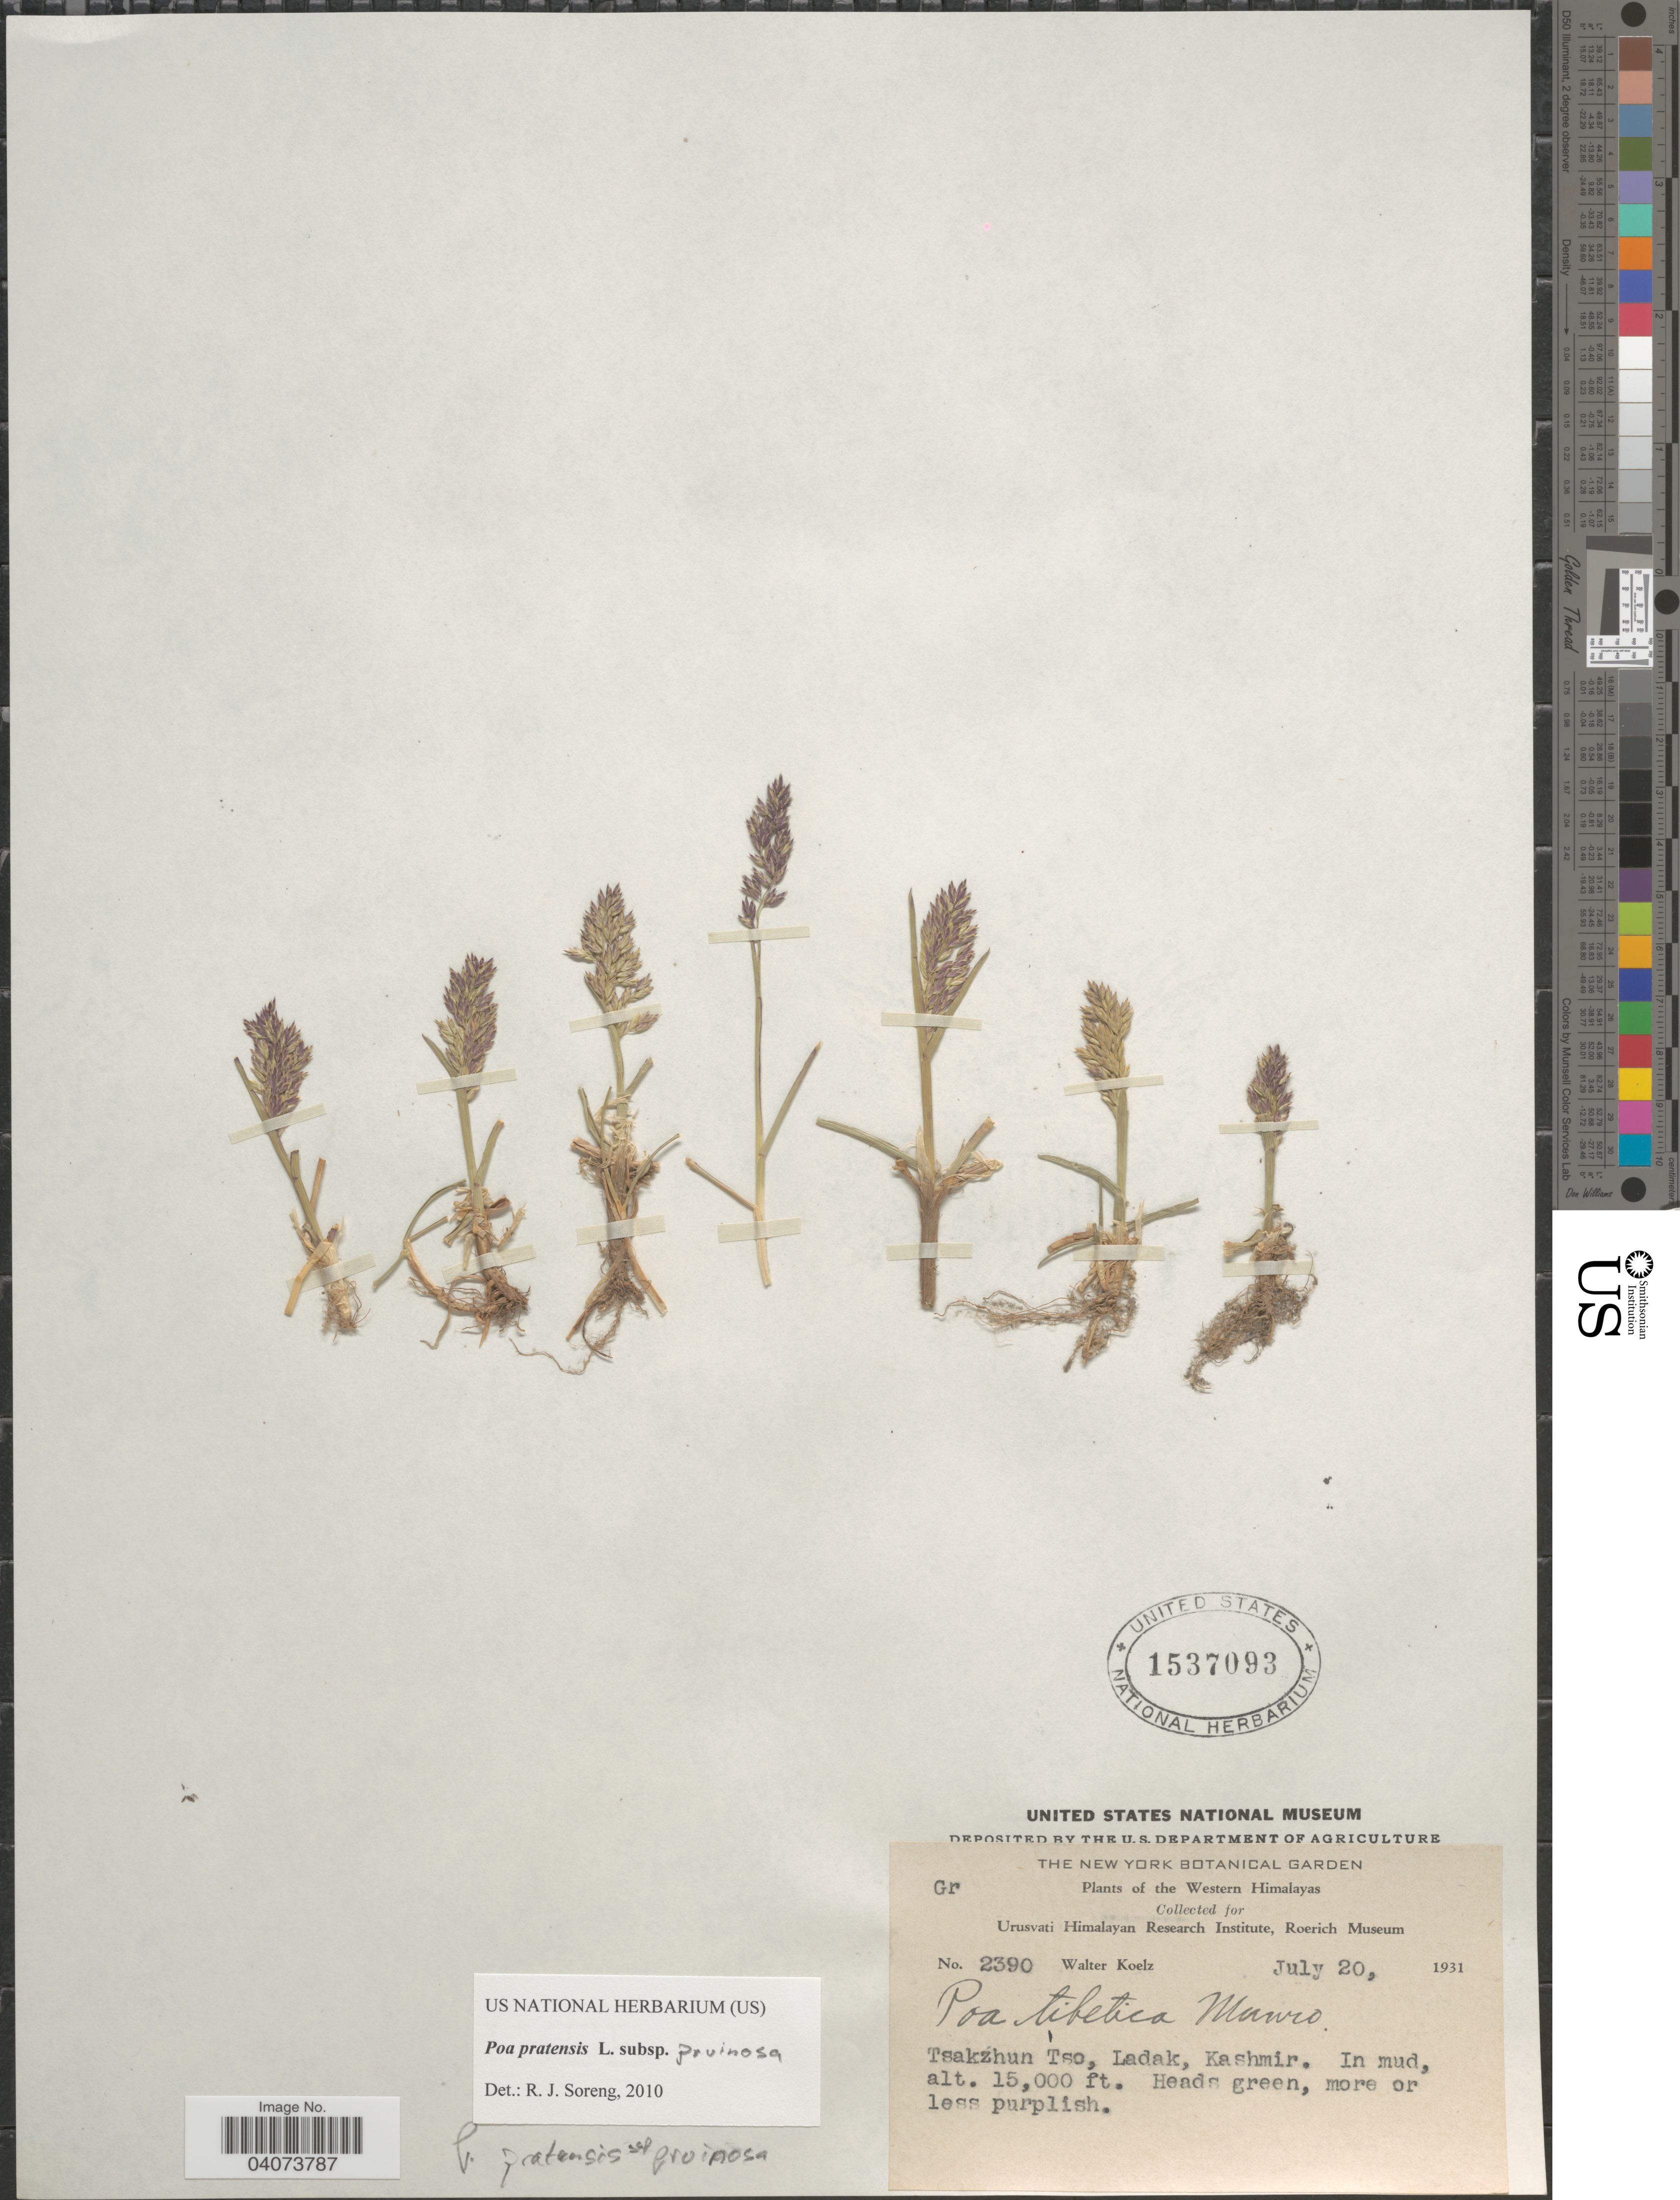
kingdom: Plantae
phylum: Tracheophyta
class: Liliopsida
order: Poales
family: Poaceae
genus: Poa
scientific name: Poa pratensis subsp. pruinosa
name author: (Korotky) Dickoré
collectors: W. N. Koelz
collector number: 2390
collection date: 1931-07-20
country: India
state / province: Ladakh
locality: The Western Himalayas. Tsakzhun Tso, Ladak, Kashmir.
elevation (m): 4572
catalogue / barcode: US 1537093